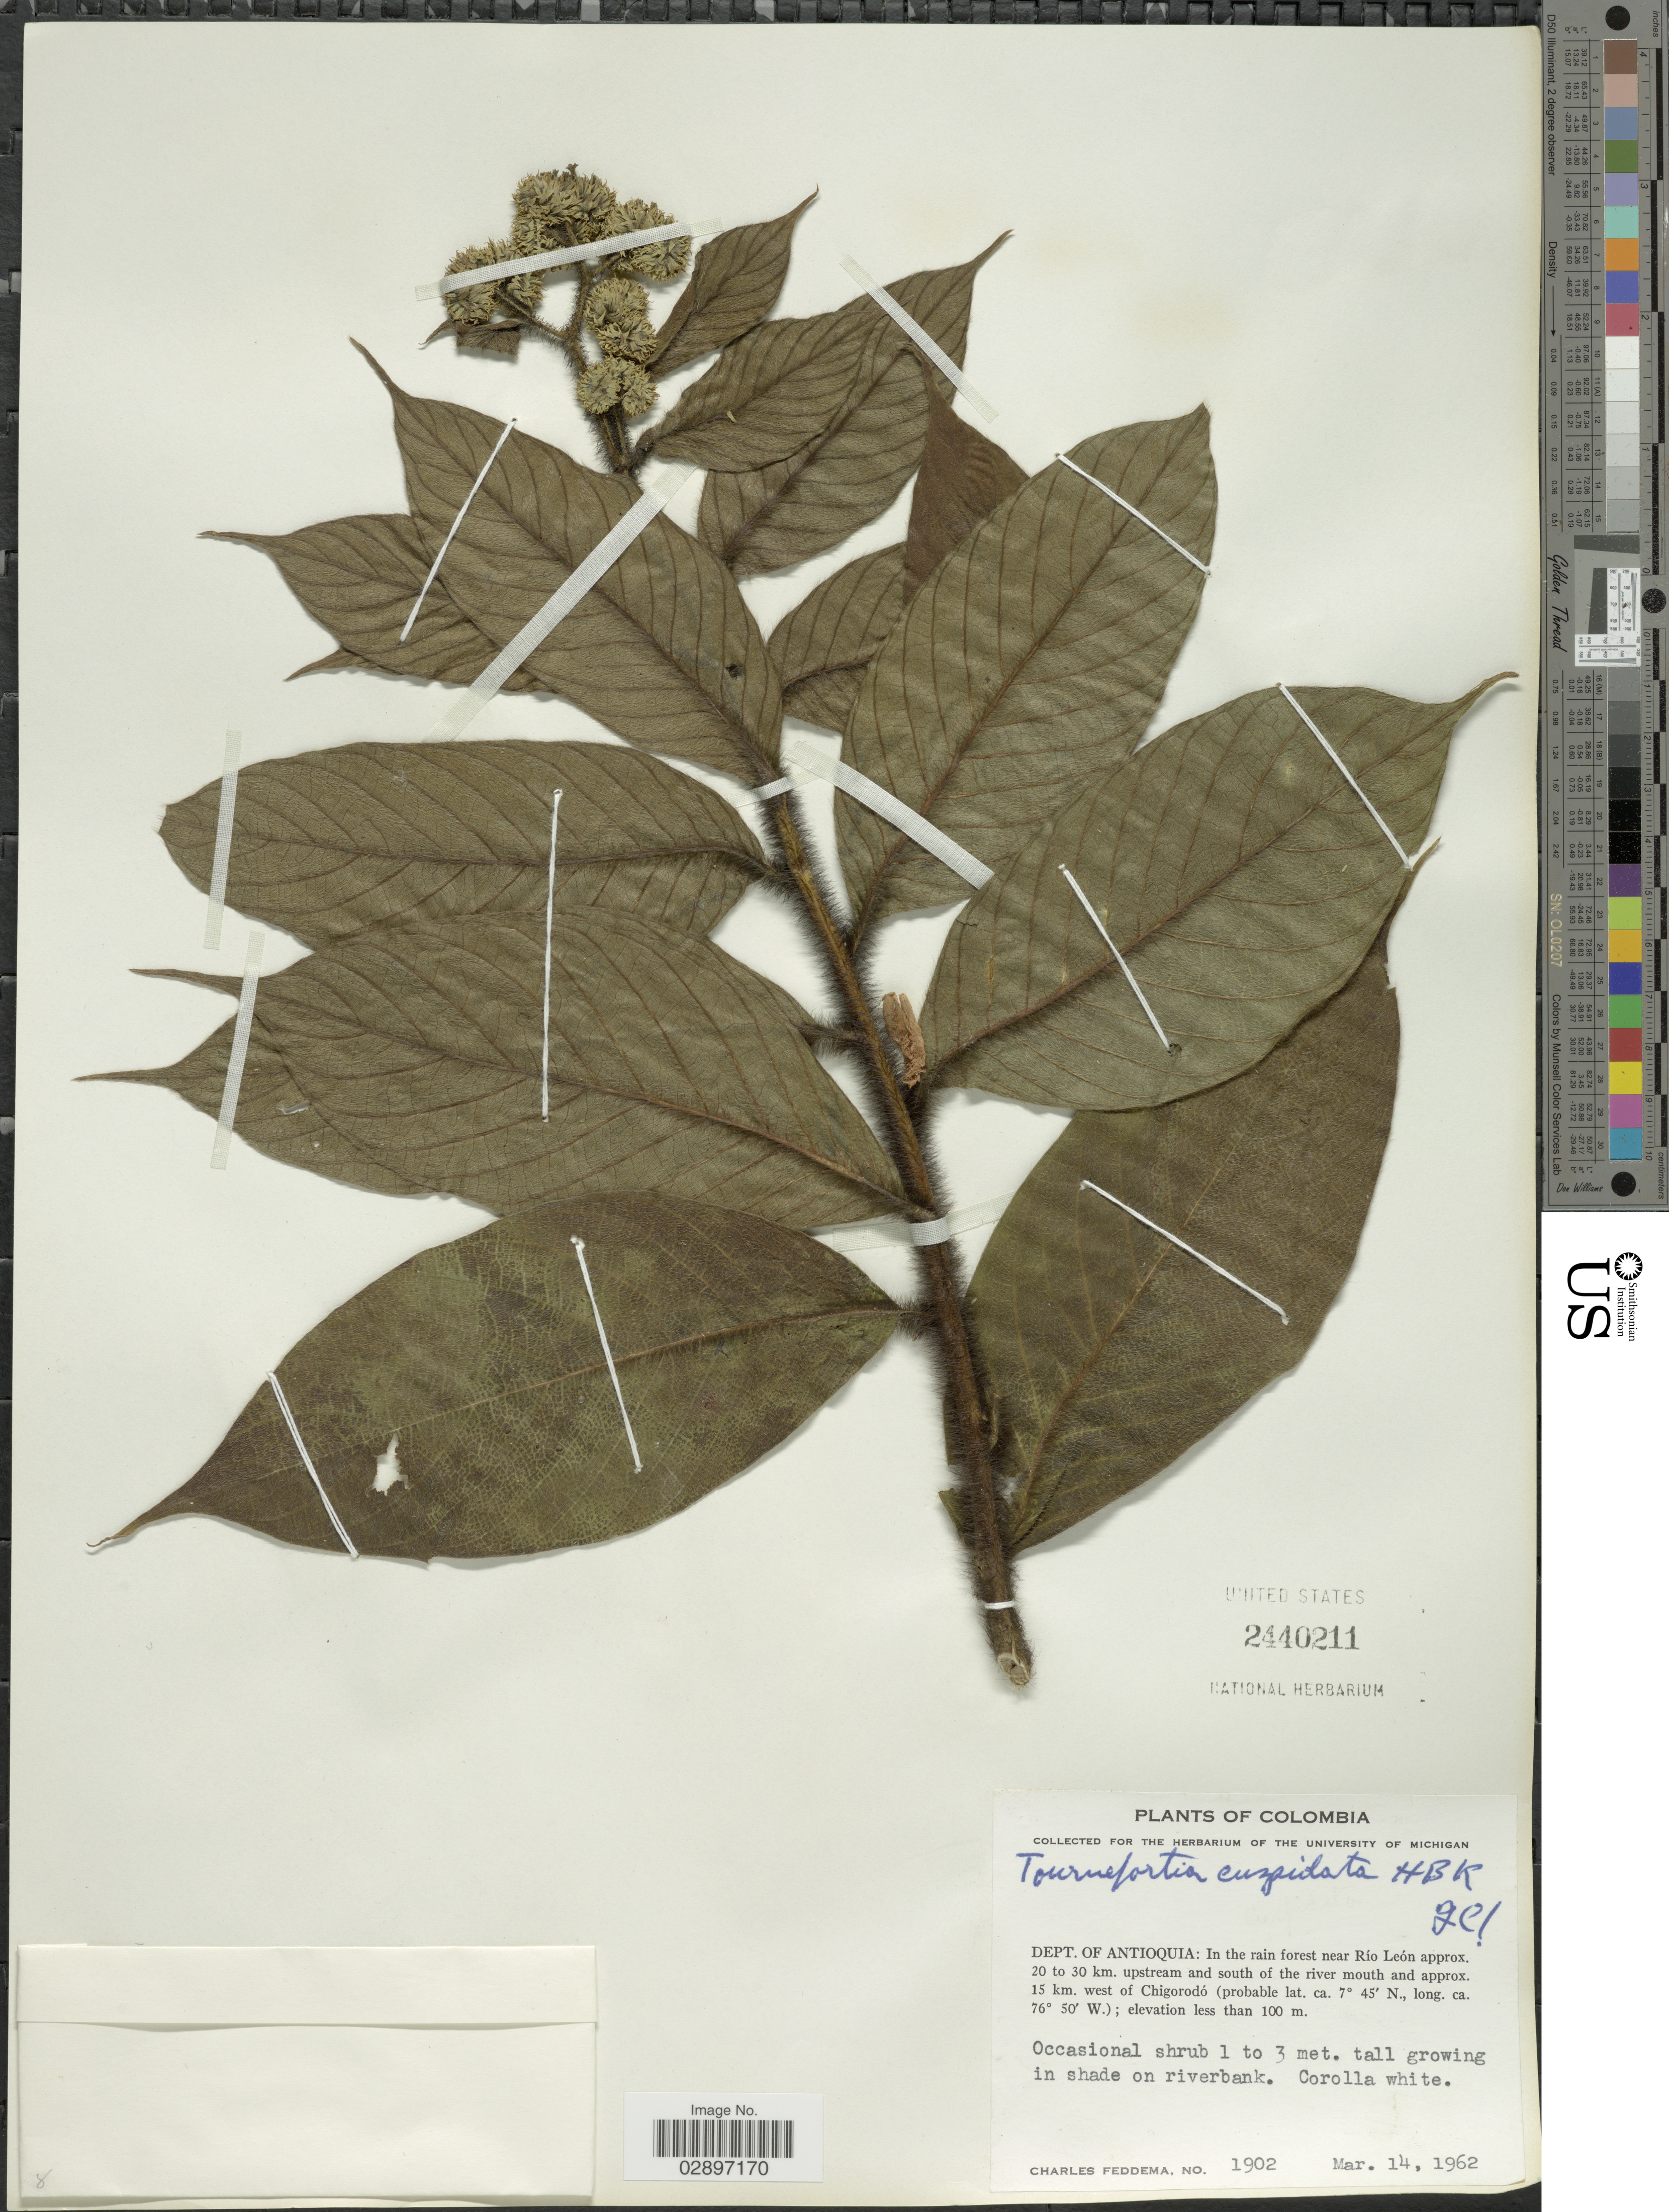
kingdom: Plantae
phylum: Tracheophyta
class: Magnoliopsida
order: Boraginales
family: Heliotropiaceae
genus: Tournefortia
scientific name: Tournefortia cuspidata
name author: Kunth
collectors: C. Feddema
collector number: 1902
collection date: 1962-03-14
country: Colombia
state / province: Antioquia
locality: Dept. of Antioquia: In the rain near Río León approx. 20 to 30 km. upstream and south of the river mouth and approx. 15 km west of Chigorodó.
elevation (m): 100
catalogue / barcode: US 2440211